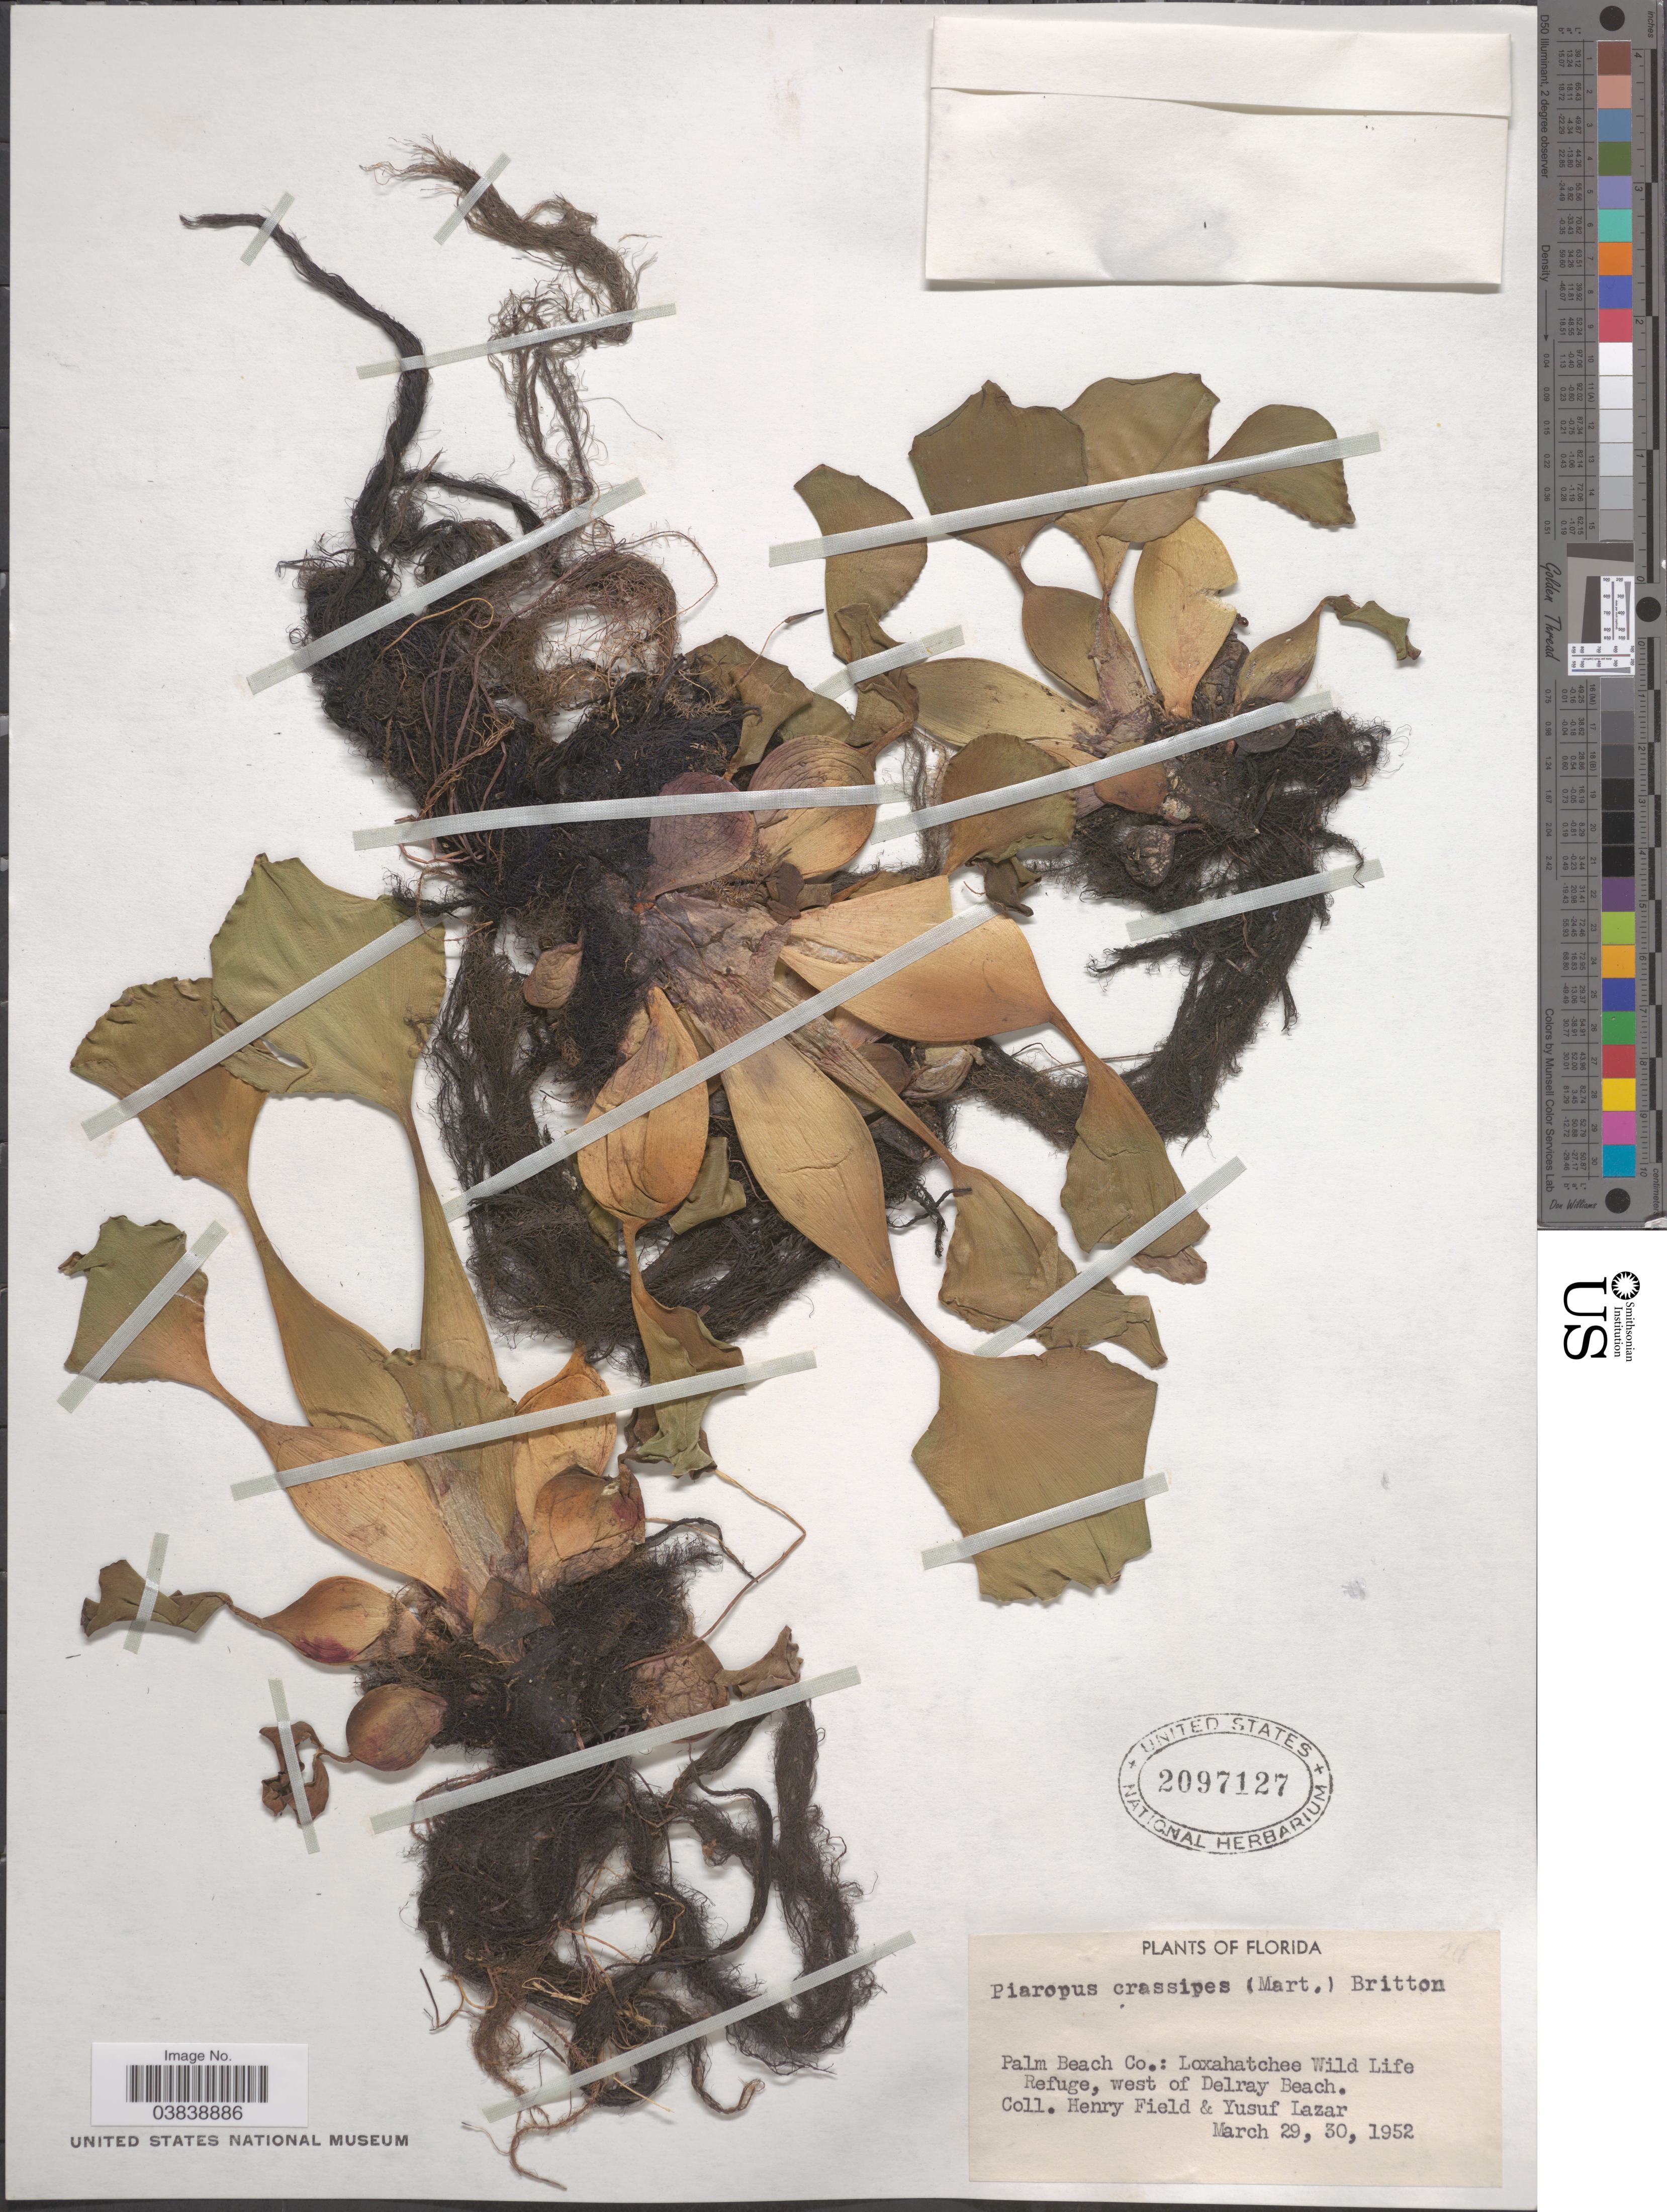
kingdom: Plantae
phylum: Tracheophyta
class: Liliopsida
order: Commelinales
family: Pontederiaceae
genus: Eichhornia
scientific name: Eichhornia crassipes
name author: (Mart.) Solms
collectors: H. Field & Y. Lazar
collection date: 1952-03-29/1952-03-30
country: United States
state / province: Florida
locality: Palm Beach Co.: Loxahatchee Wild Life Refuge, west of Delray Beach.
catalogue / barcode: US 2097127